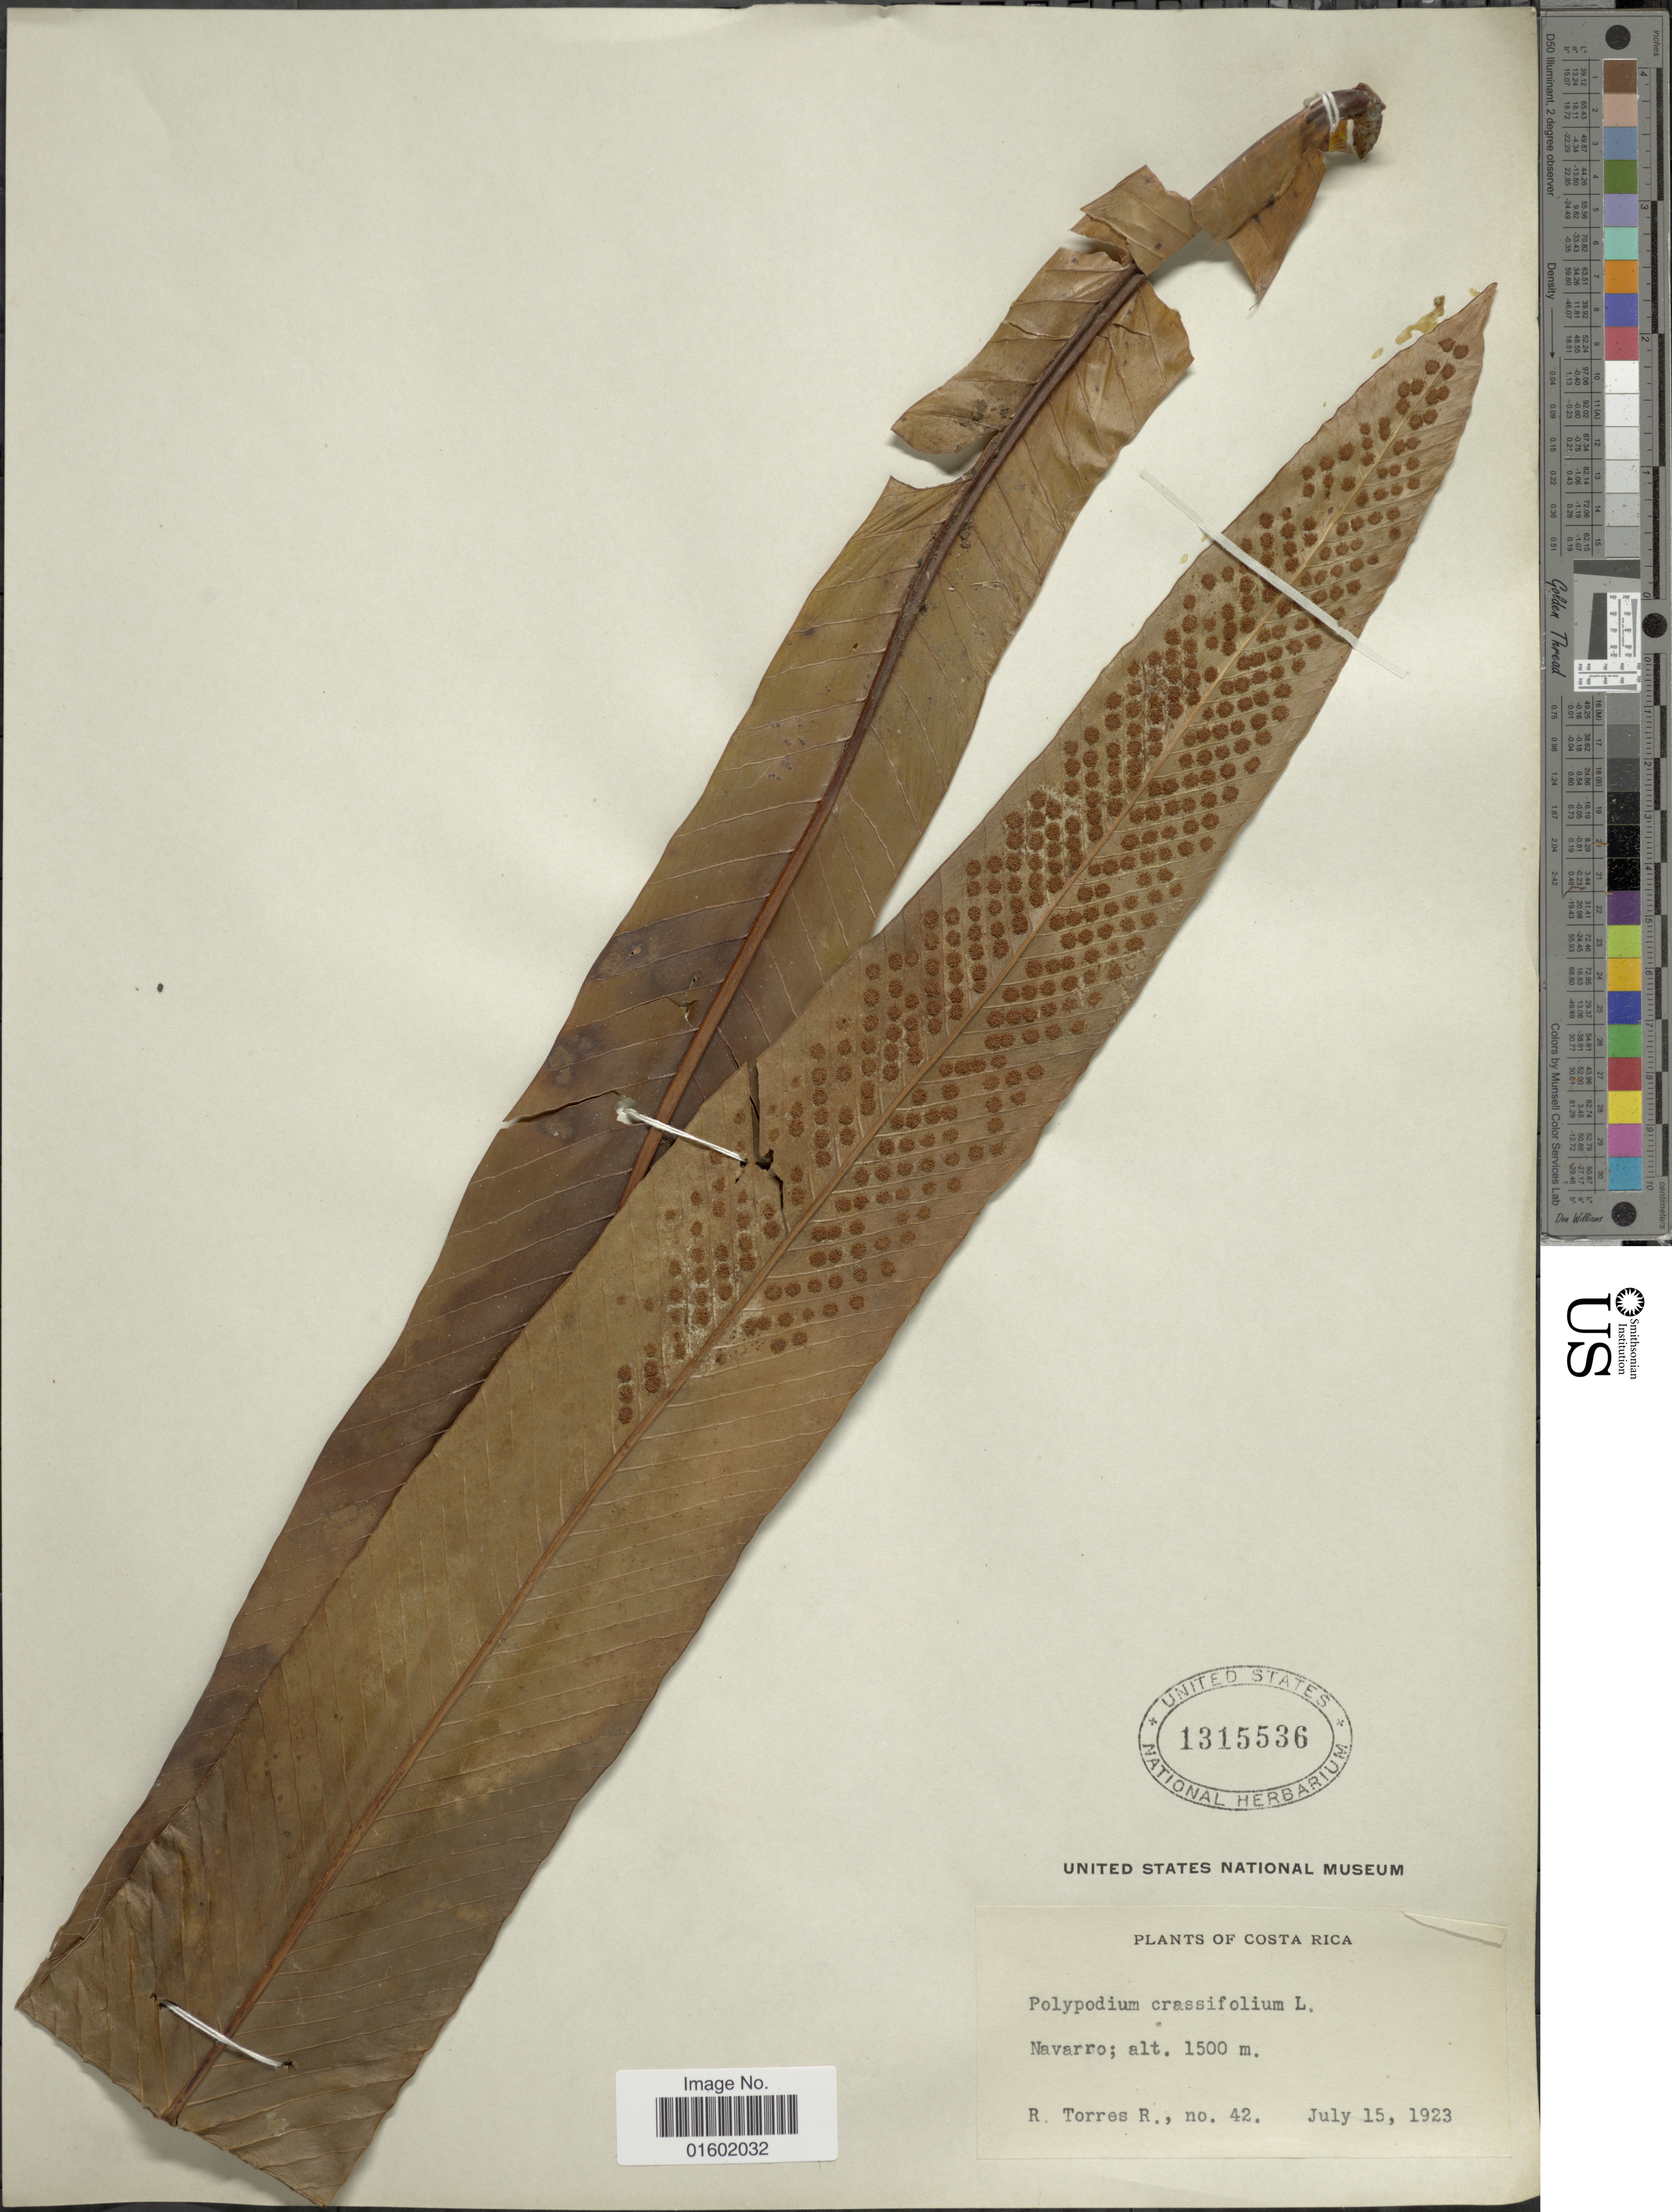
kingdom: Plantae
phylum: Tracheophyta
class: Polypodiopsida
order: Polypodiales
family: Polypodiaceae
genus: Niphidium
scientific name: Niphidium nidulare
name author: (Rosenst.) Lellinger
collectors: R. Torres R.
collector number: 42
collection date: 1923-07-15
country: Costa Rica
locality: Navarro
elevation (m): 1500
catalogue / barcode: US 1315536